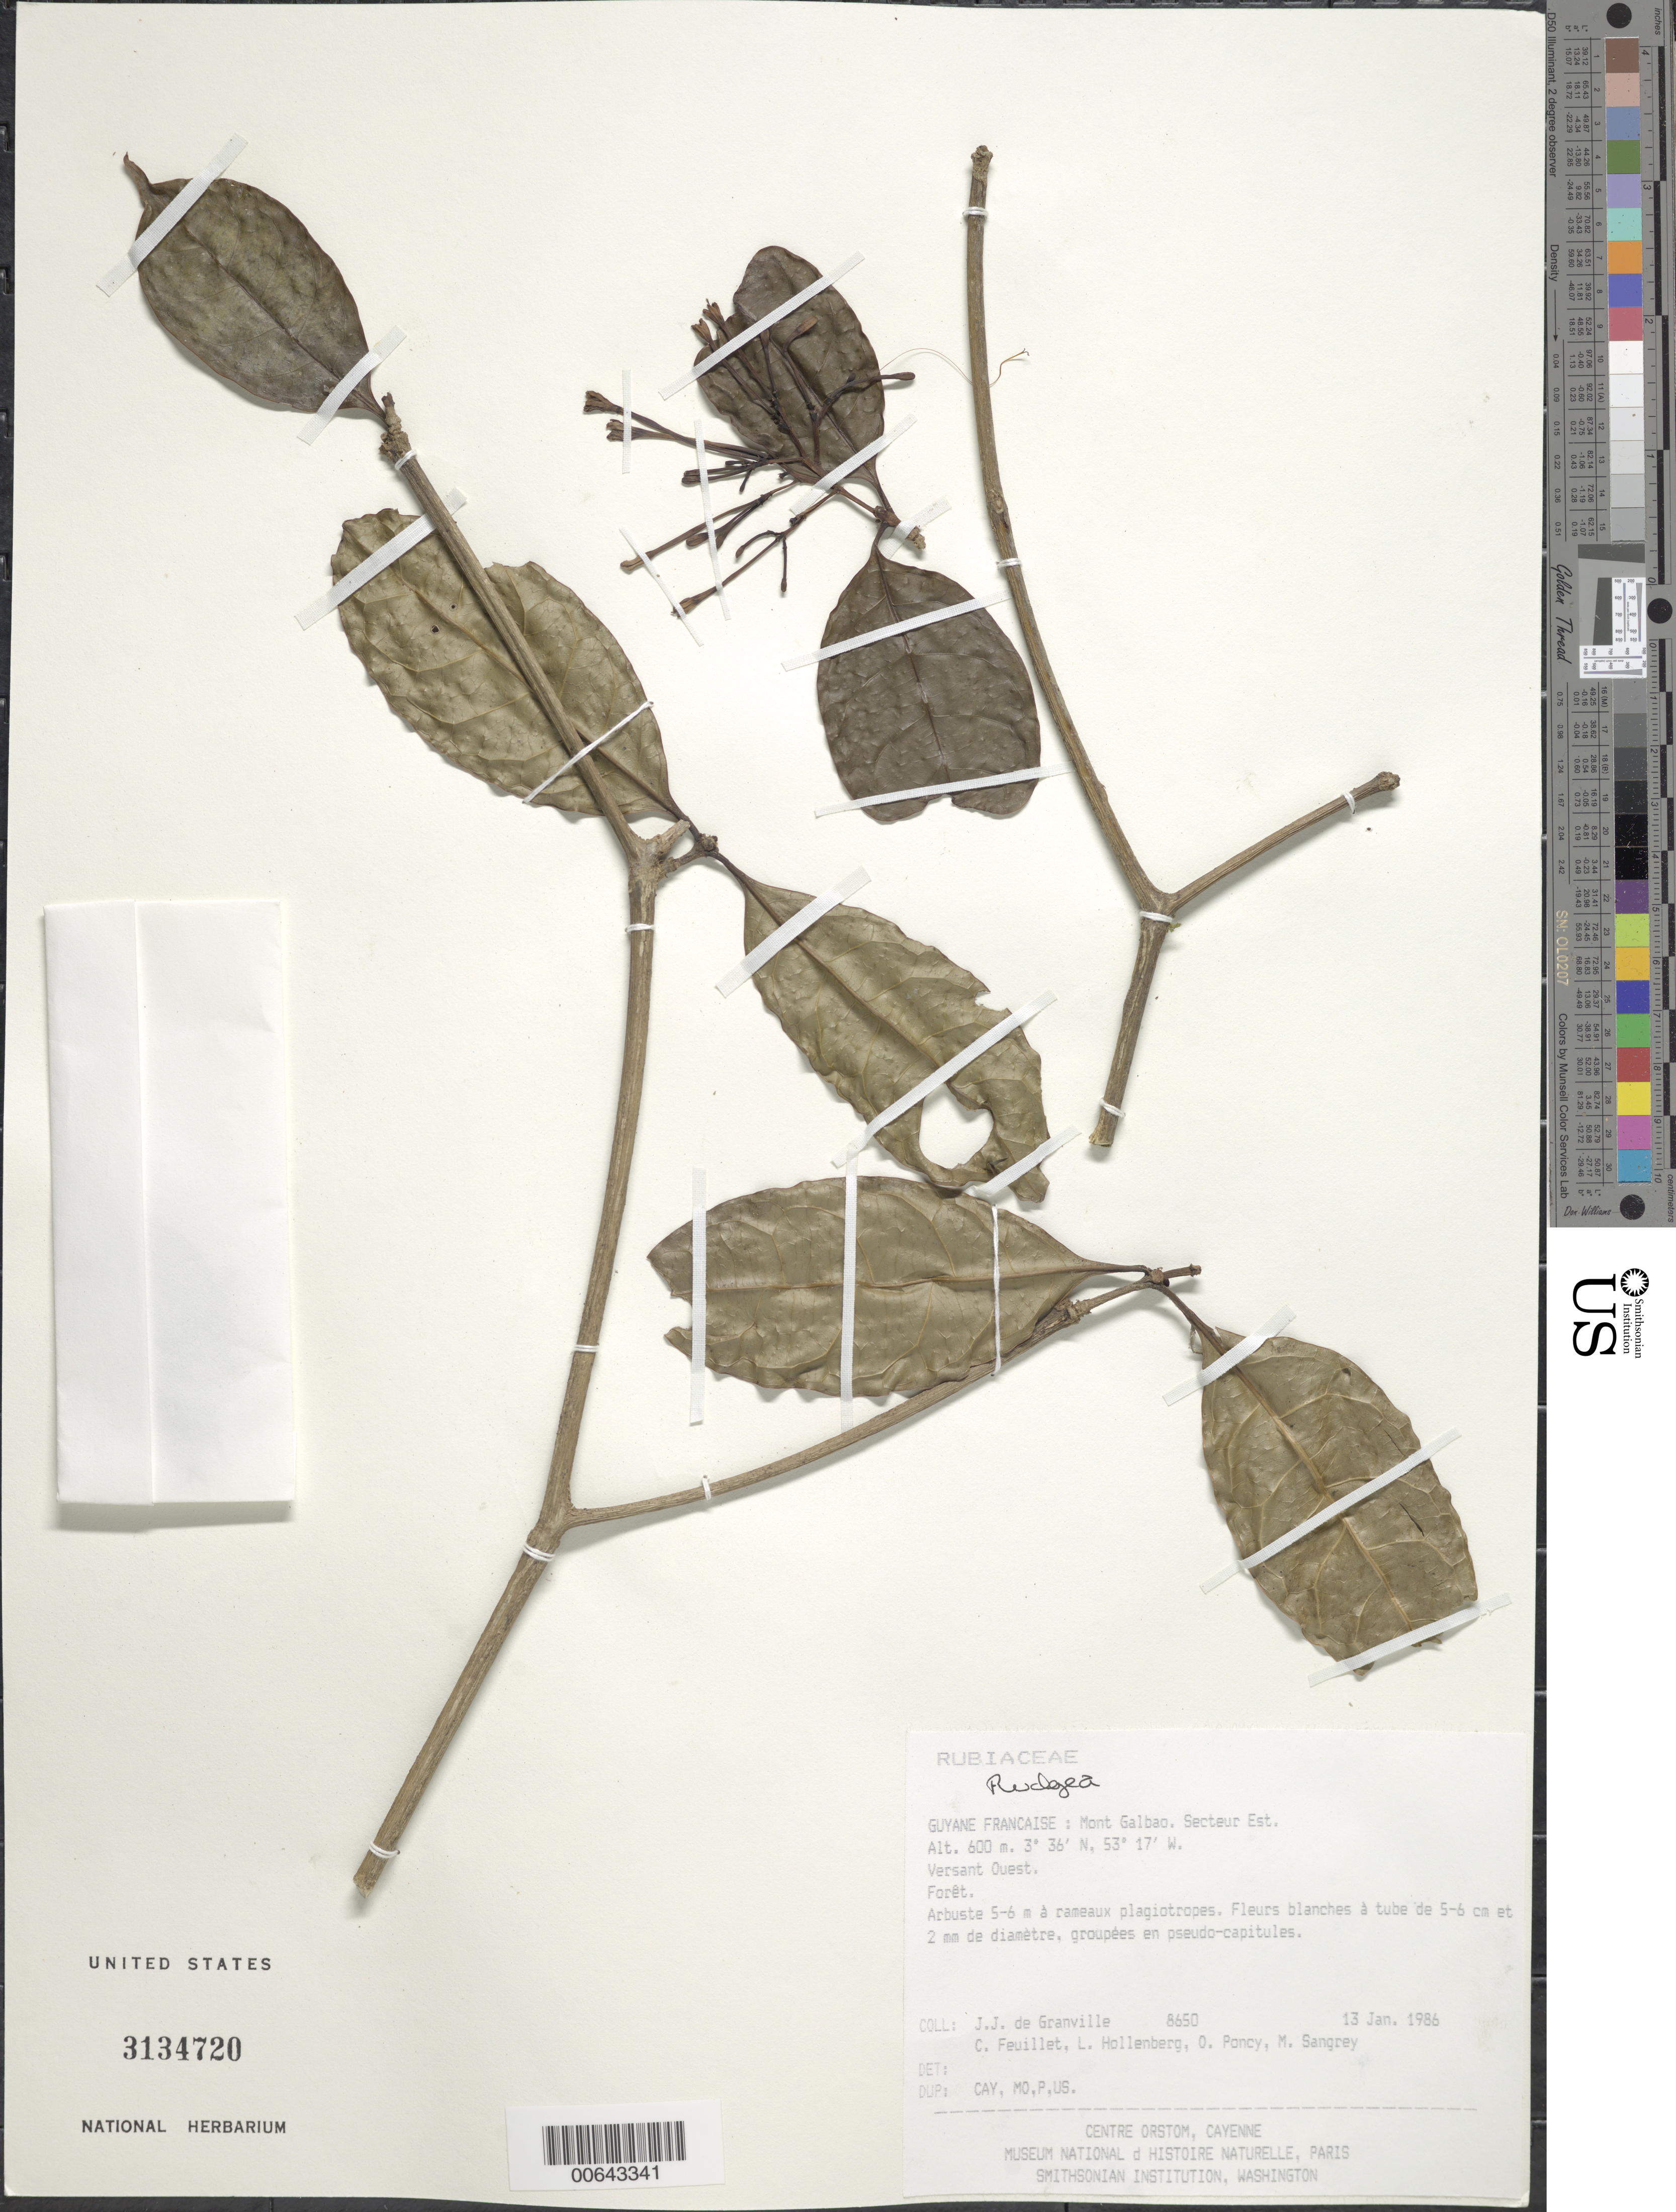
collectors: J.-J. de Granville, C. Feuillet, L. Hollenberg, O. Poncy & M. S. Sangrey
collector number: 8650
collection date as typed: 13-Jan-86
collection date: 1986-01-13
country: French Guiana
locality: Mont Galbao. Secteur Est. Versant Ouest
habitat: Forêt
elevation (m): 600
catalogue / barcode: US 3134720